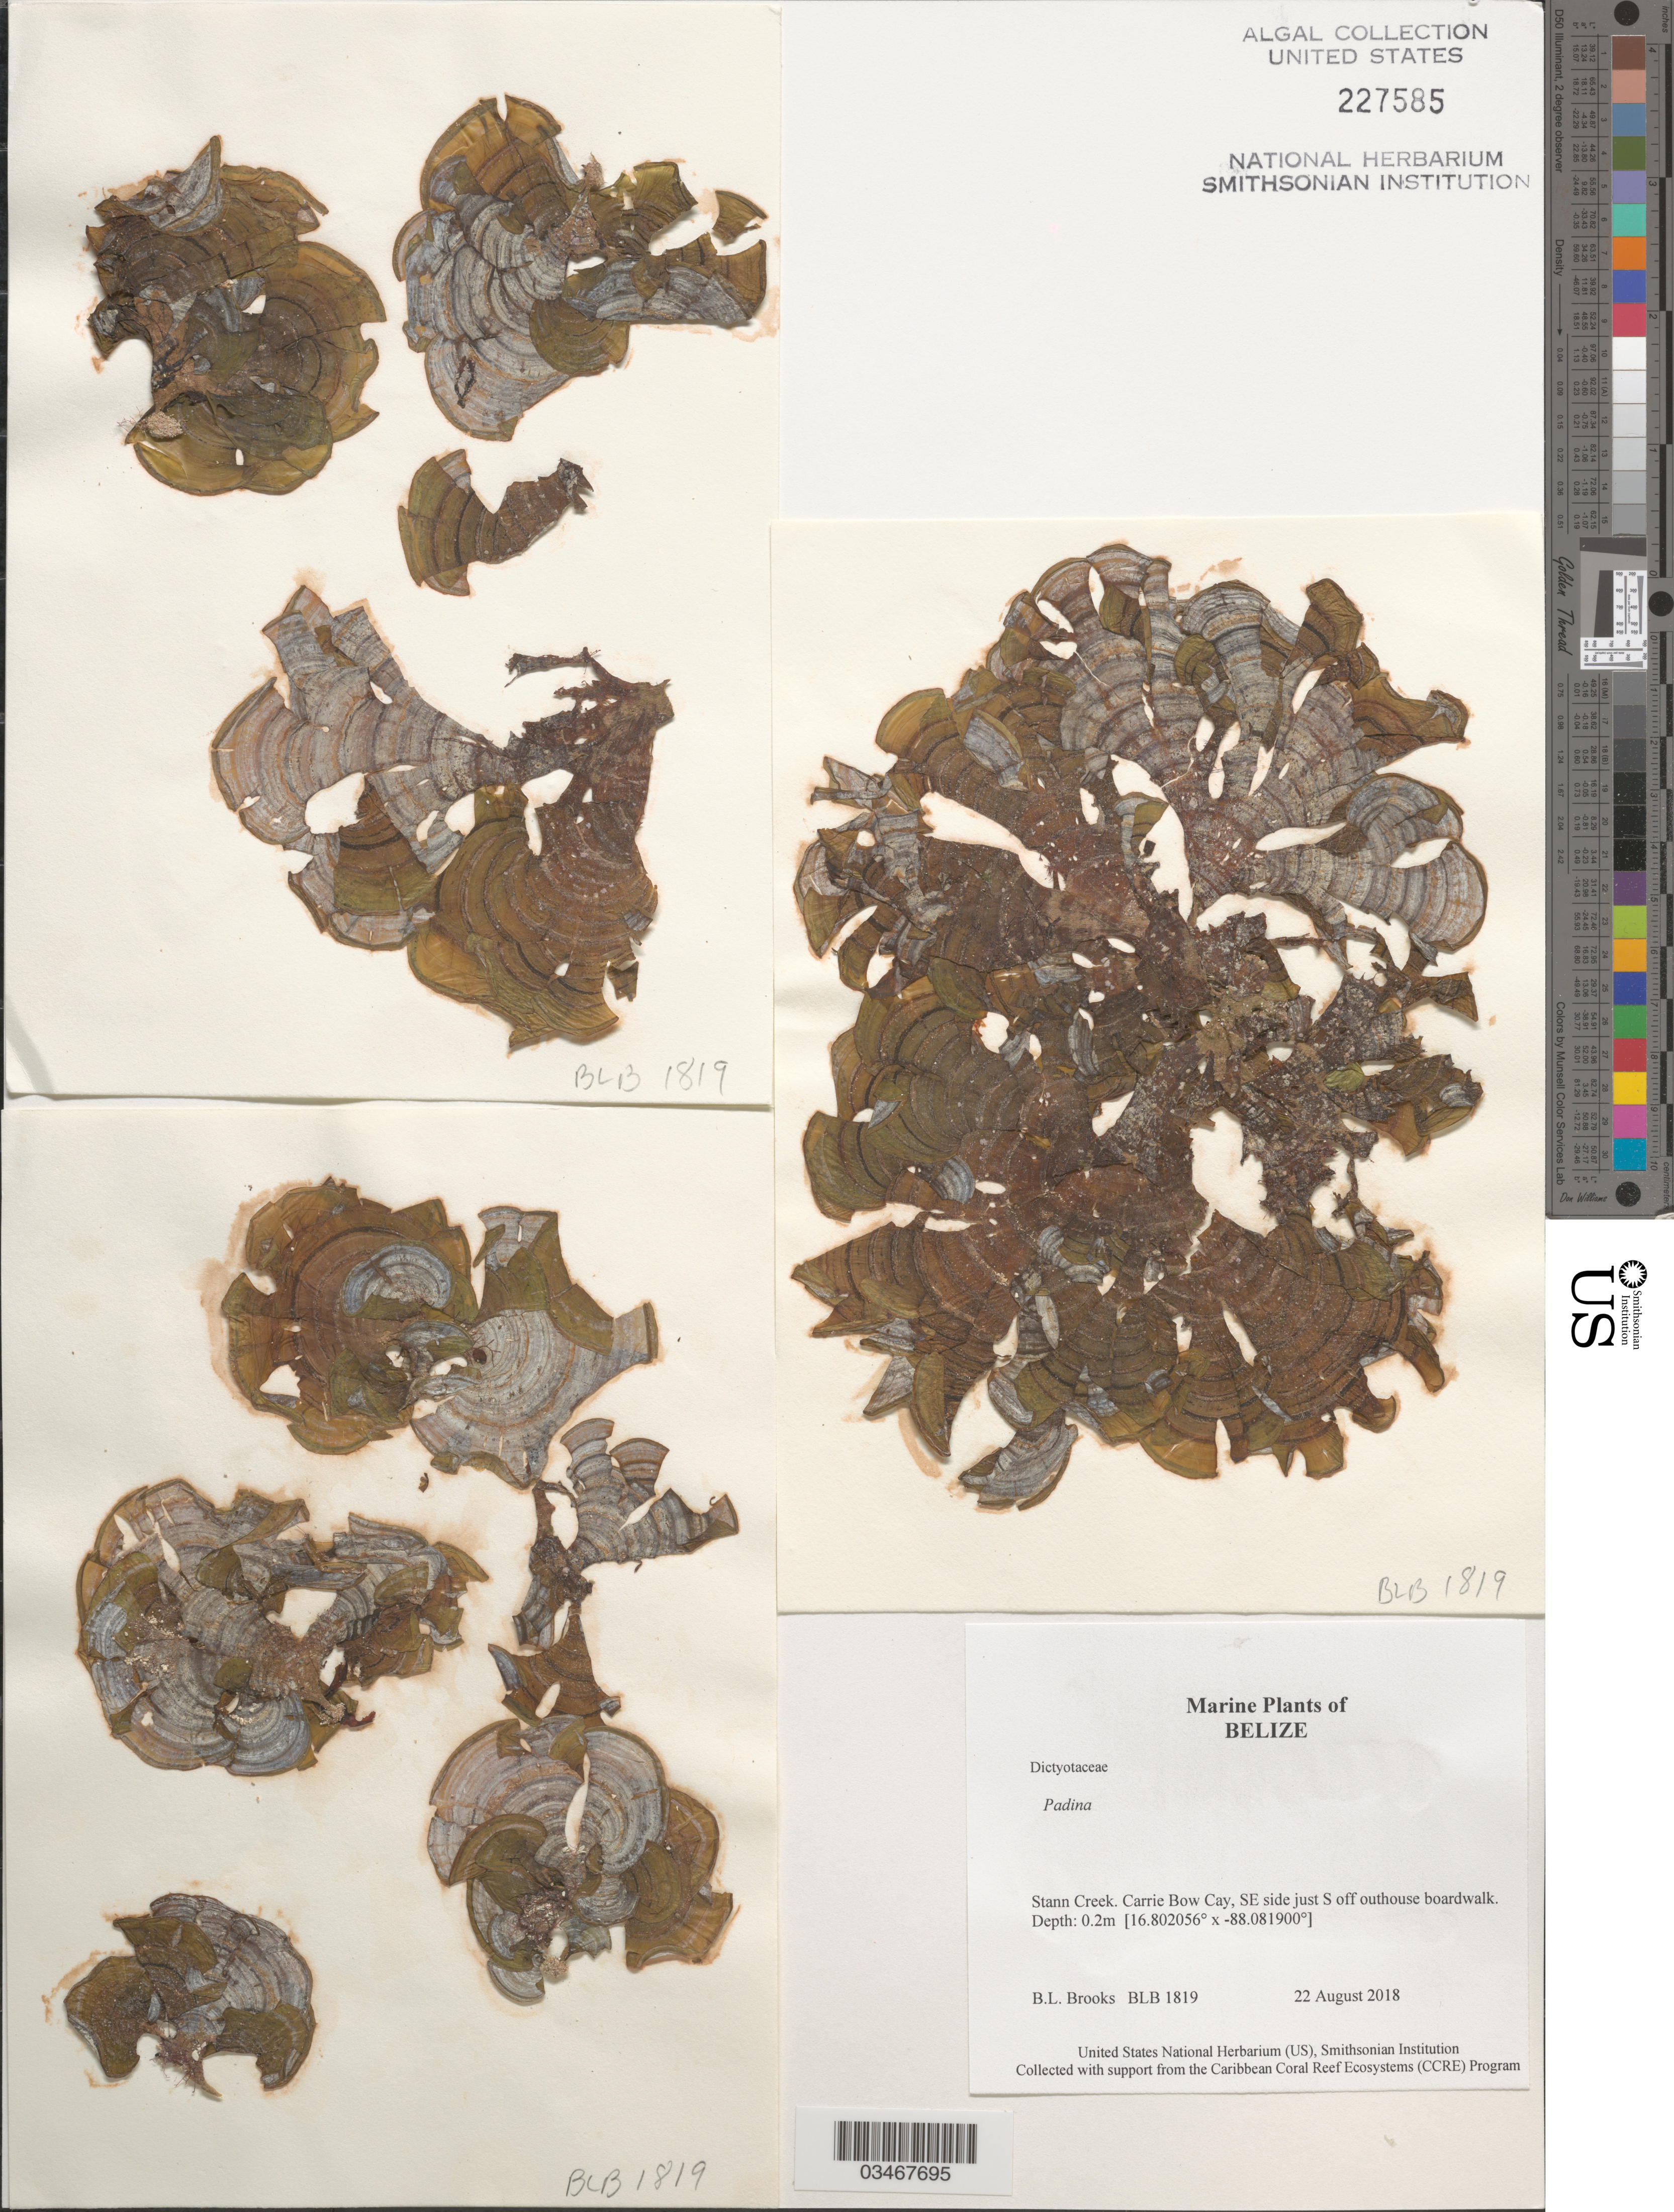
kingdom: Chromista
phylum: Ochrophyta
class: Phaeophyceae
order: Dictyotales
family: Dictyotaceae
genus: Padina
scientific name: Padina sp.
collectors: B. Brooks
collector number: BLB 1819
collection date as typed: Transcribed d/m/y: 22/8/2018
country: Belize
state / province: Stann Creek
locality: Carrie Bow Cay, SE side just S off outhouse boardwalk.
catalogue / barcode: US 227585